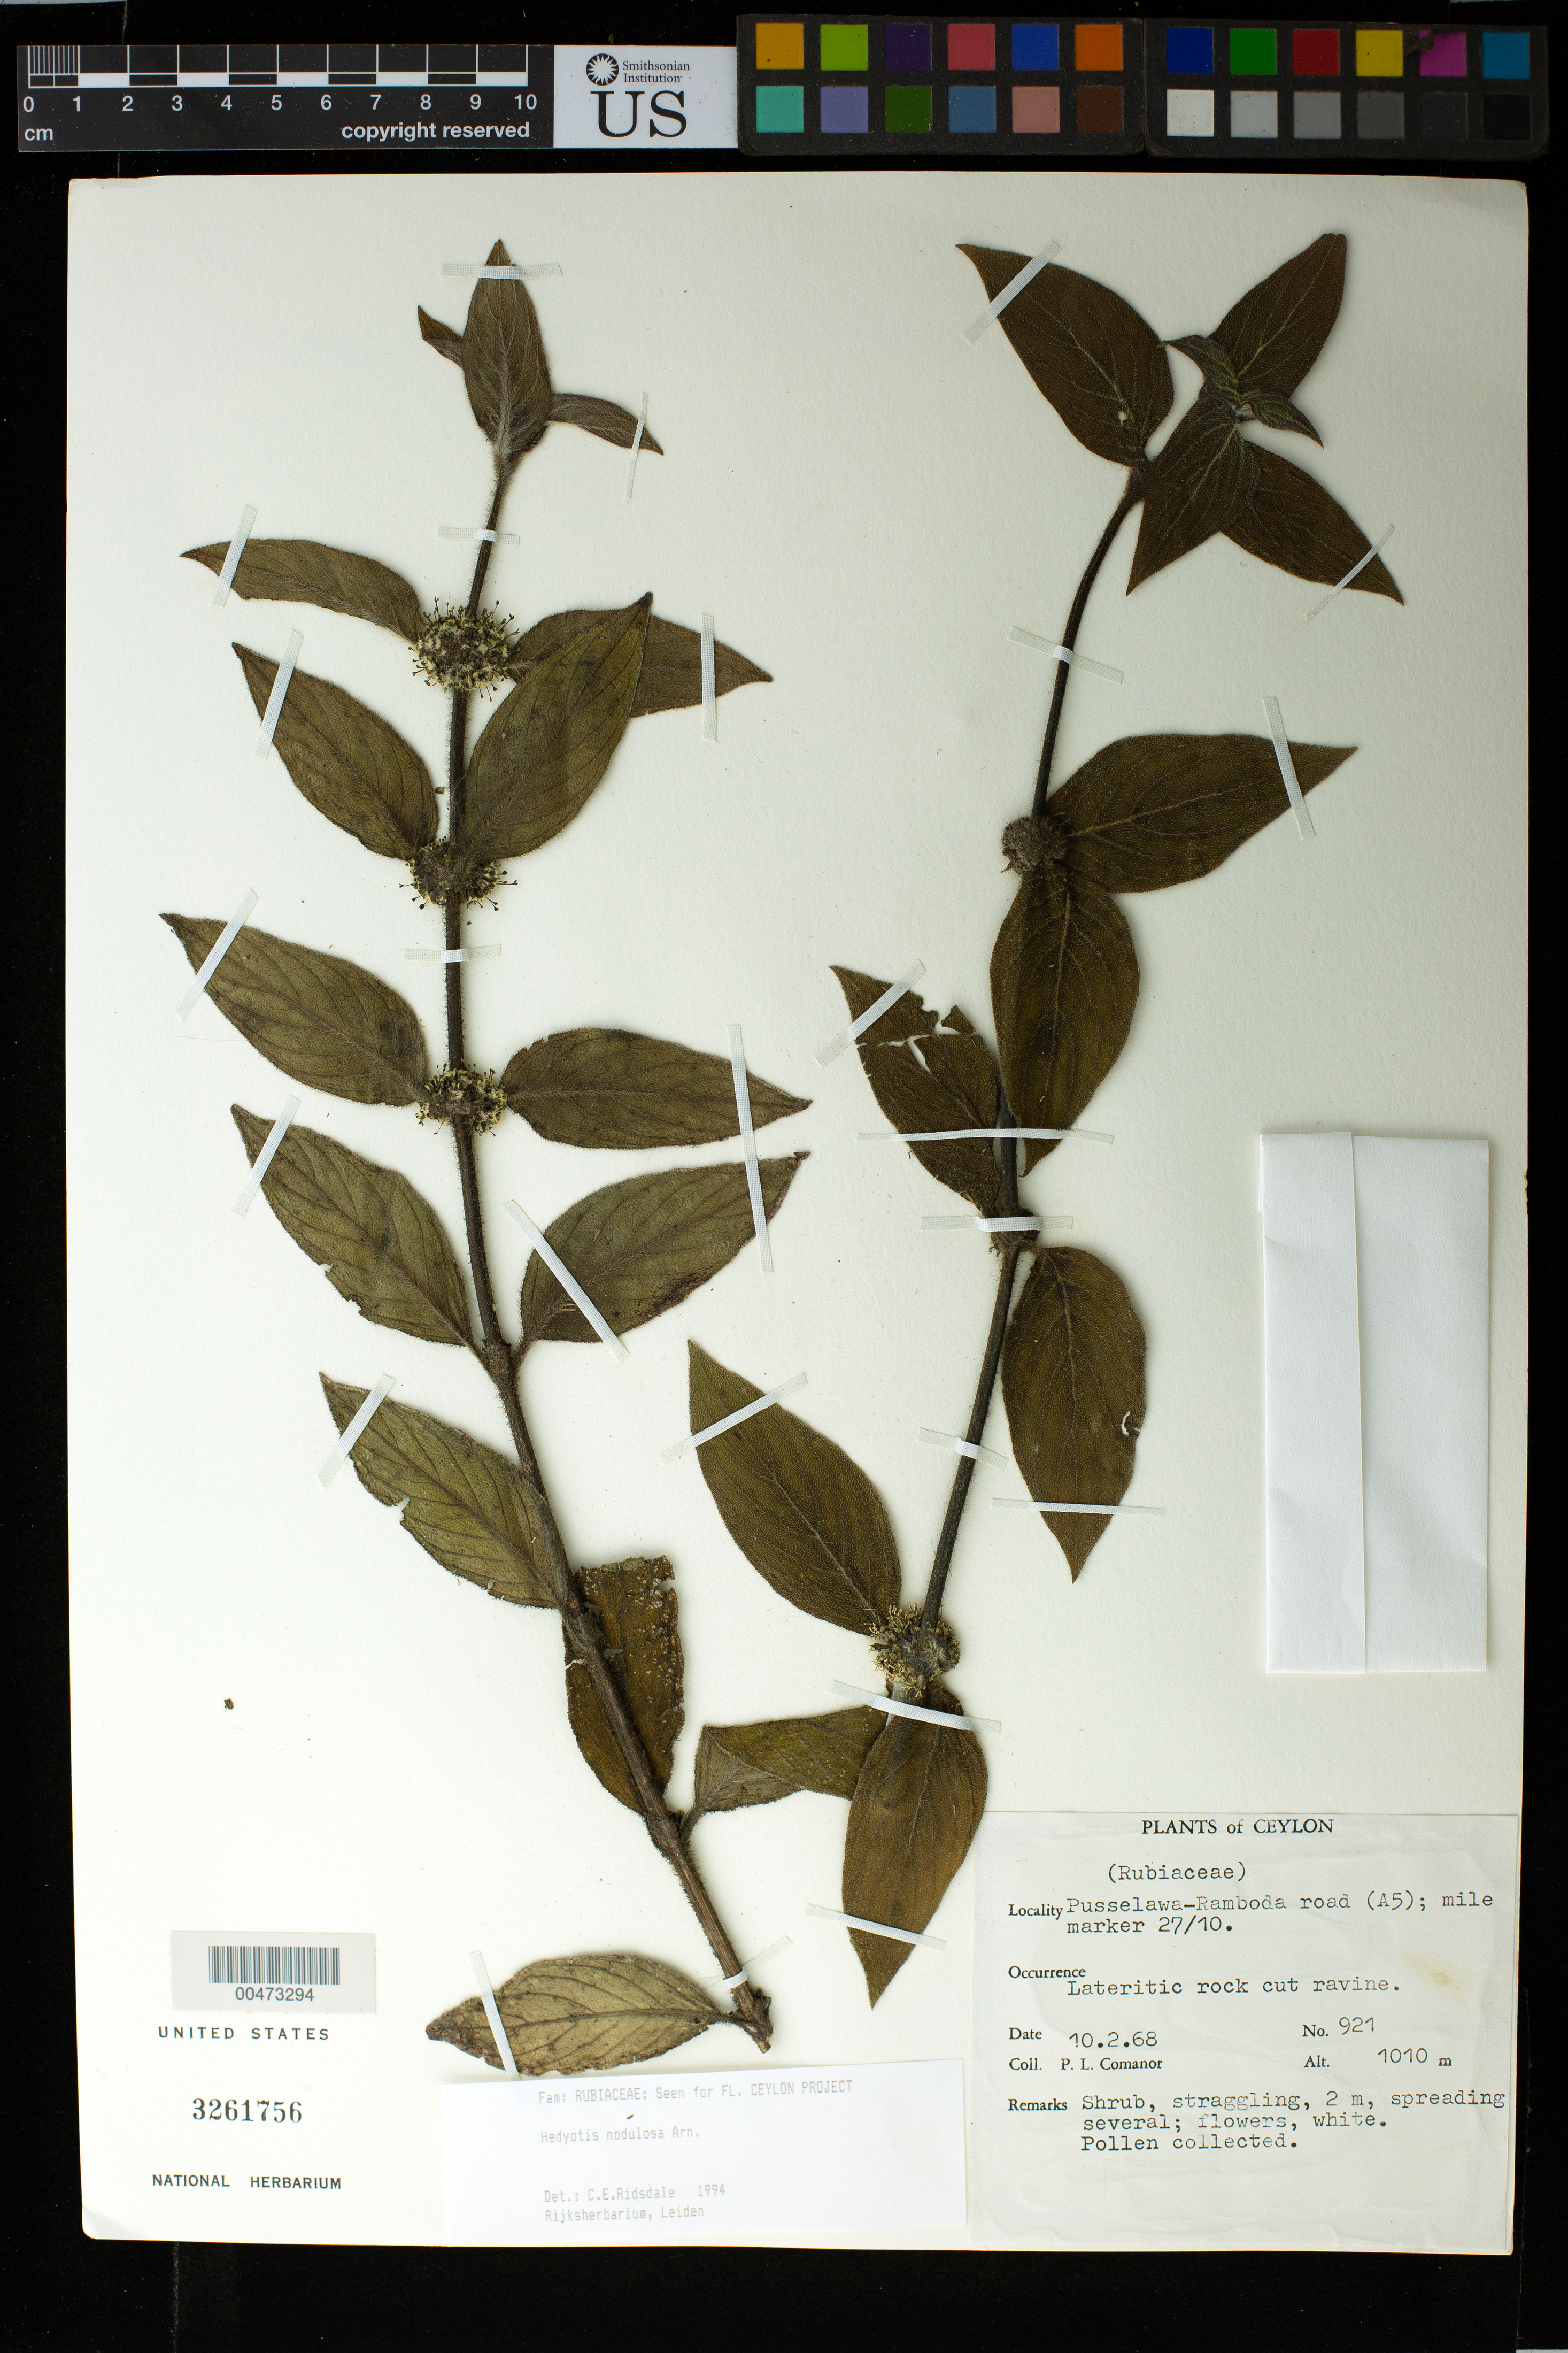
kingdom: Plantae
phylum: Tracheophyta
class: Magnoliopsida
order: Gentianales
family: Rubiaceae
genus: Hedyotis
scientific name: Hedyotis nodulosa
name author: Arn.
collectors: P. Comanor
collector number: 921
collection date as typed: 10 Feb 1968 or 02 Oct 1968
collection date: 1968-02-10 or 1968-10-02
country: Sri Lanka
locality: Pusselawa-Ramboda Rd, (A5), mile marker 27/10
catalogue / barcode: US 3261756